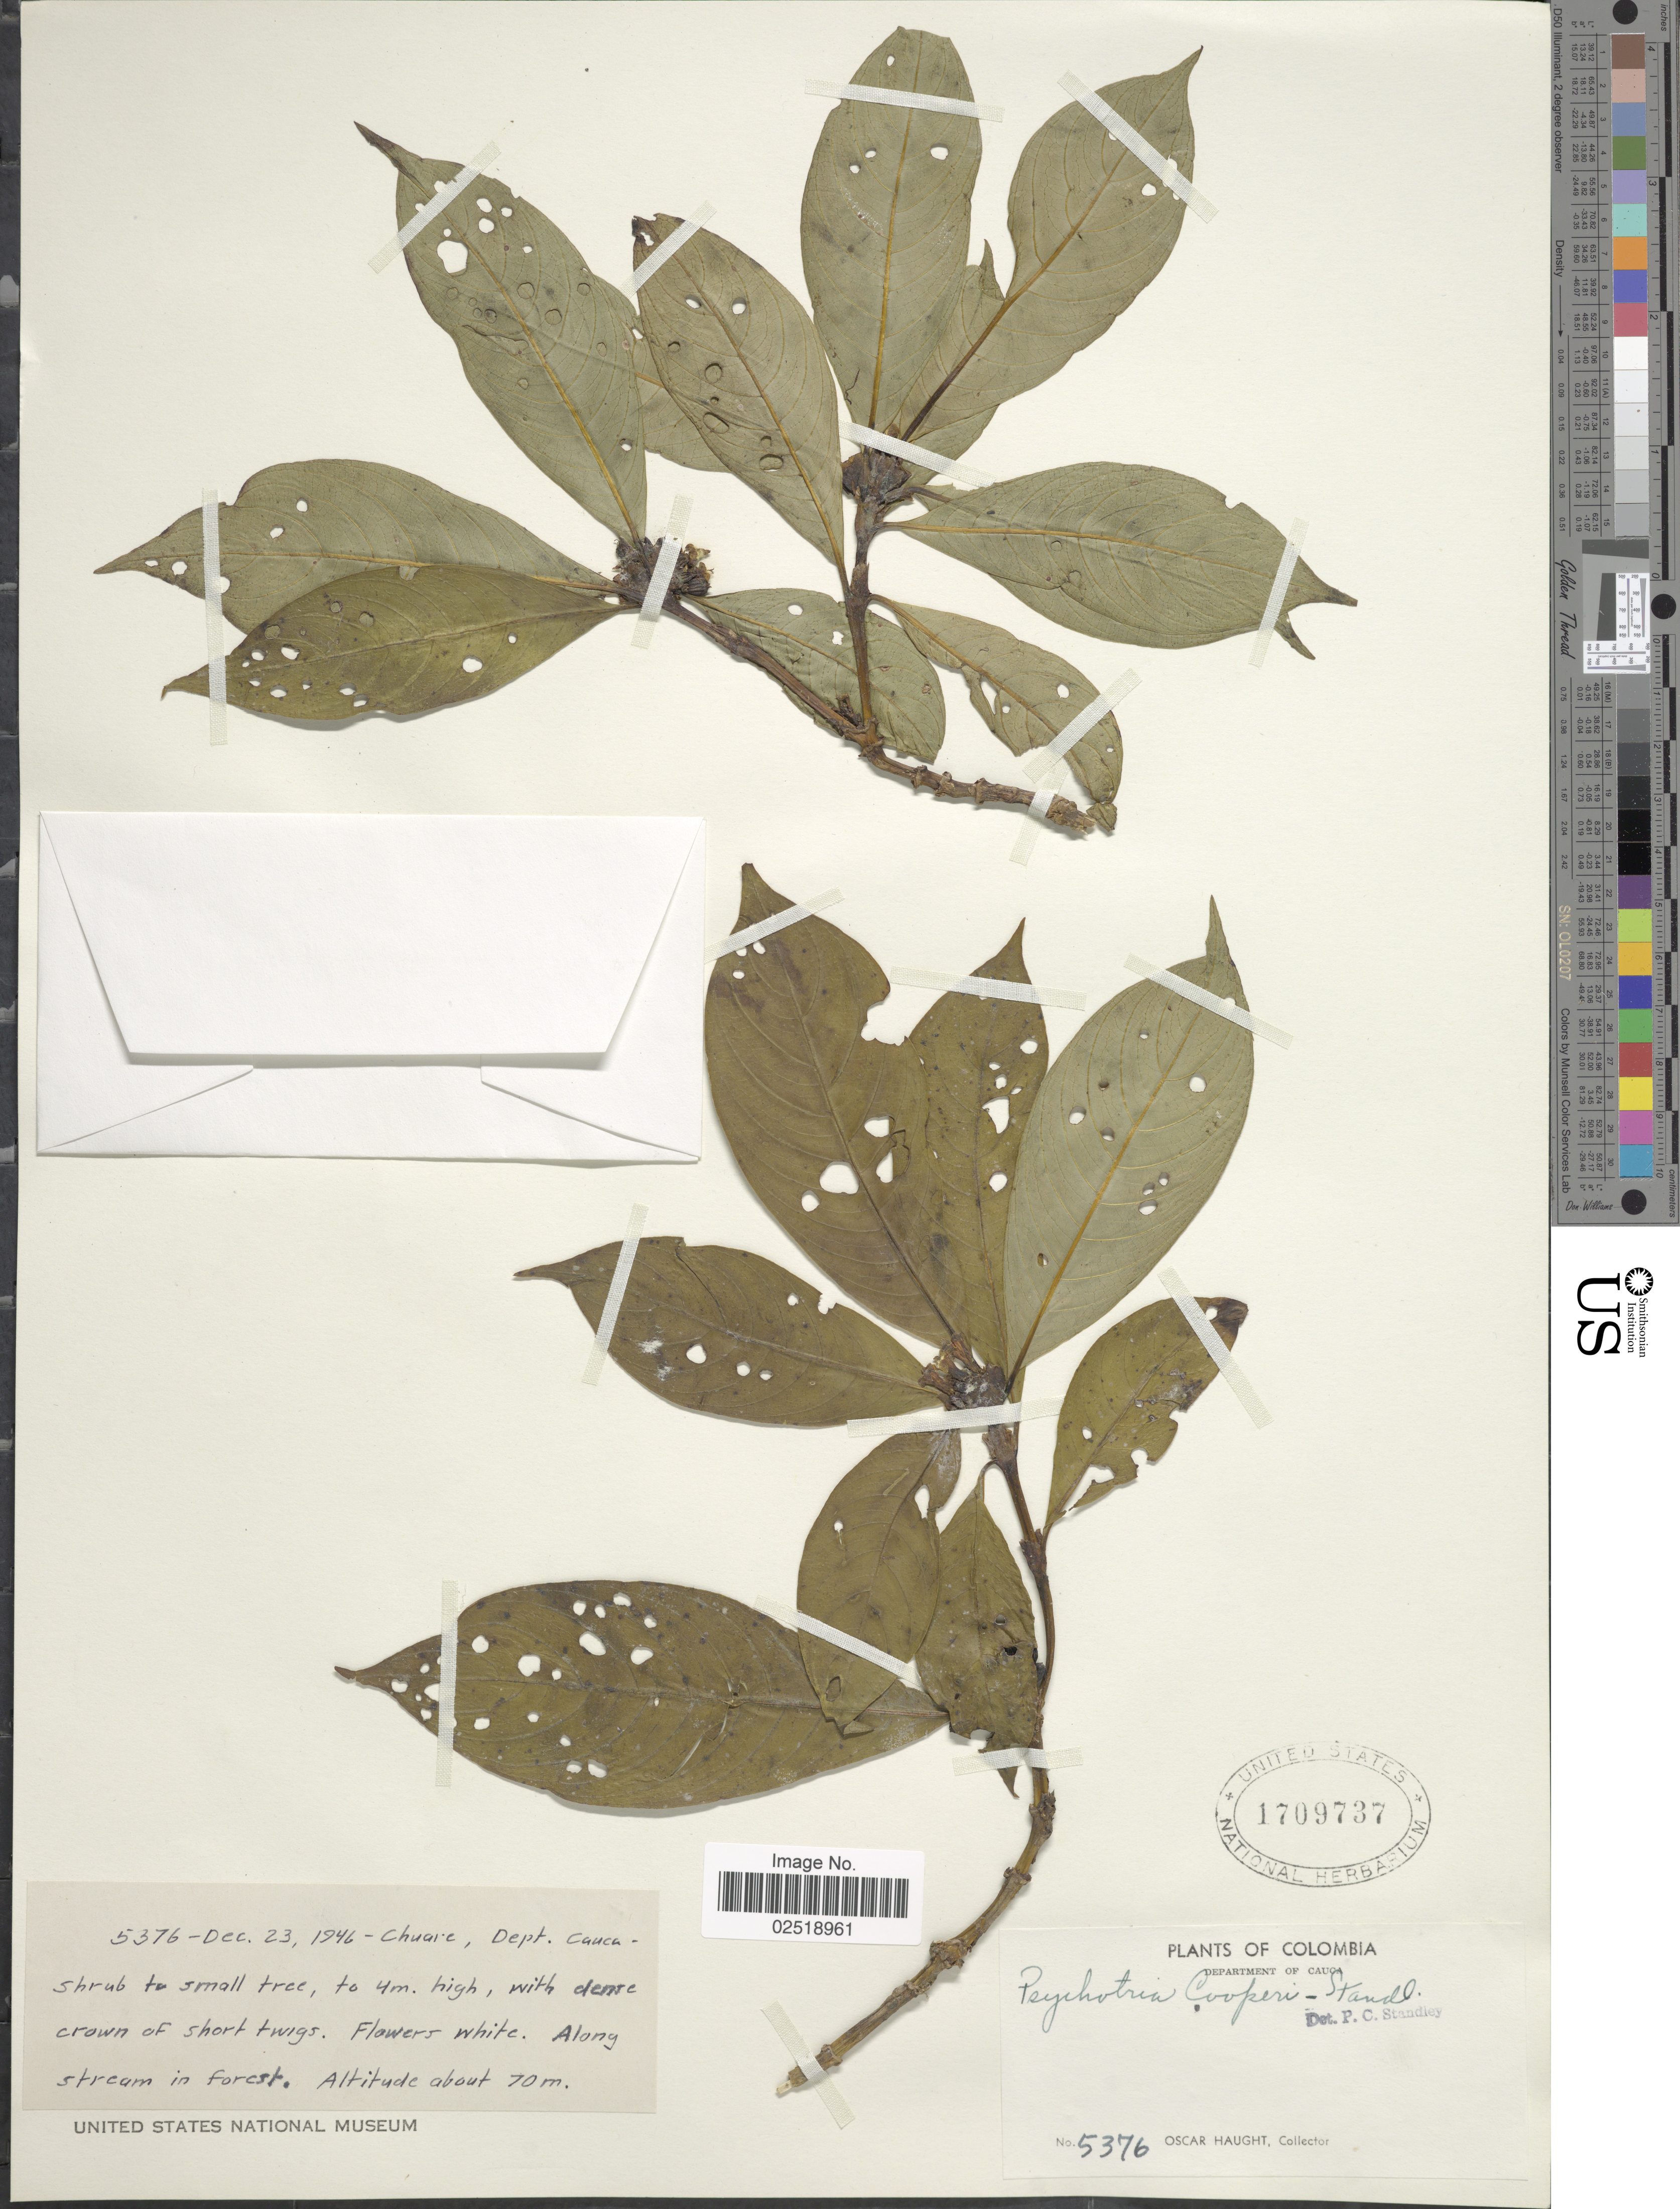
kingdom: Plantae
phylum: Tracheophyta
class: Magnoliopsida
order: Gentianales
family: Rubiaceae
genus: Psychotria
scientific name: Psychotria cooperi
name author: Standl.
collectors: O. Haught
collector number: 5376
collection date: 1946-12-23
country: Colombia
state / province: Cauca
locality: Department of Cauca, Chuare, Along stream in forest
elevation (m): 70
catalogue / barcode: US 1709737